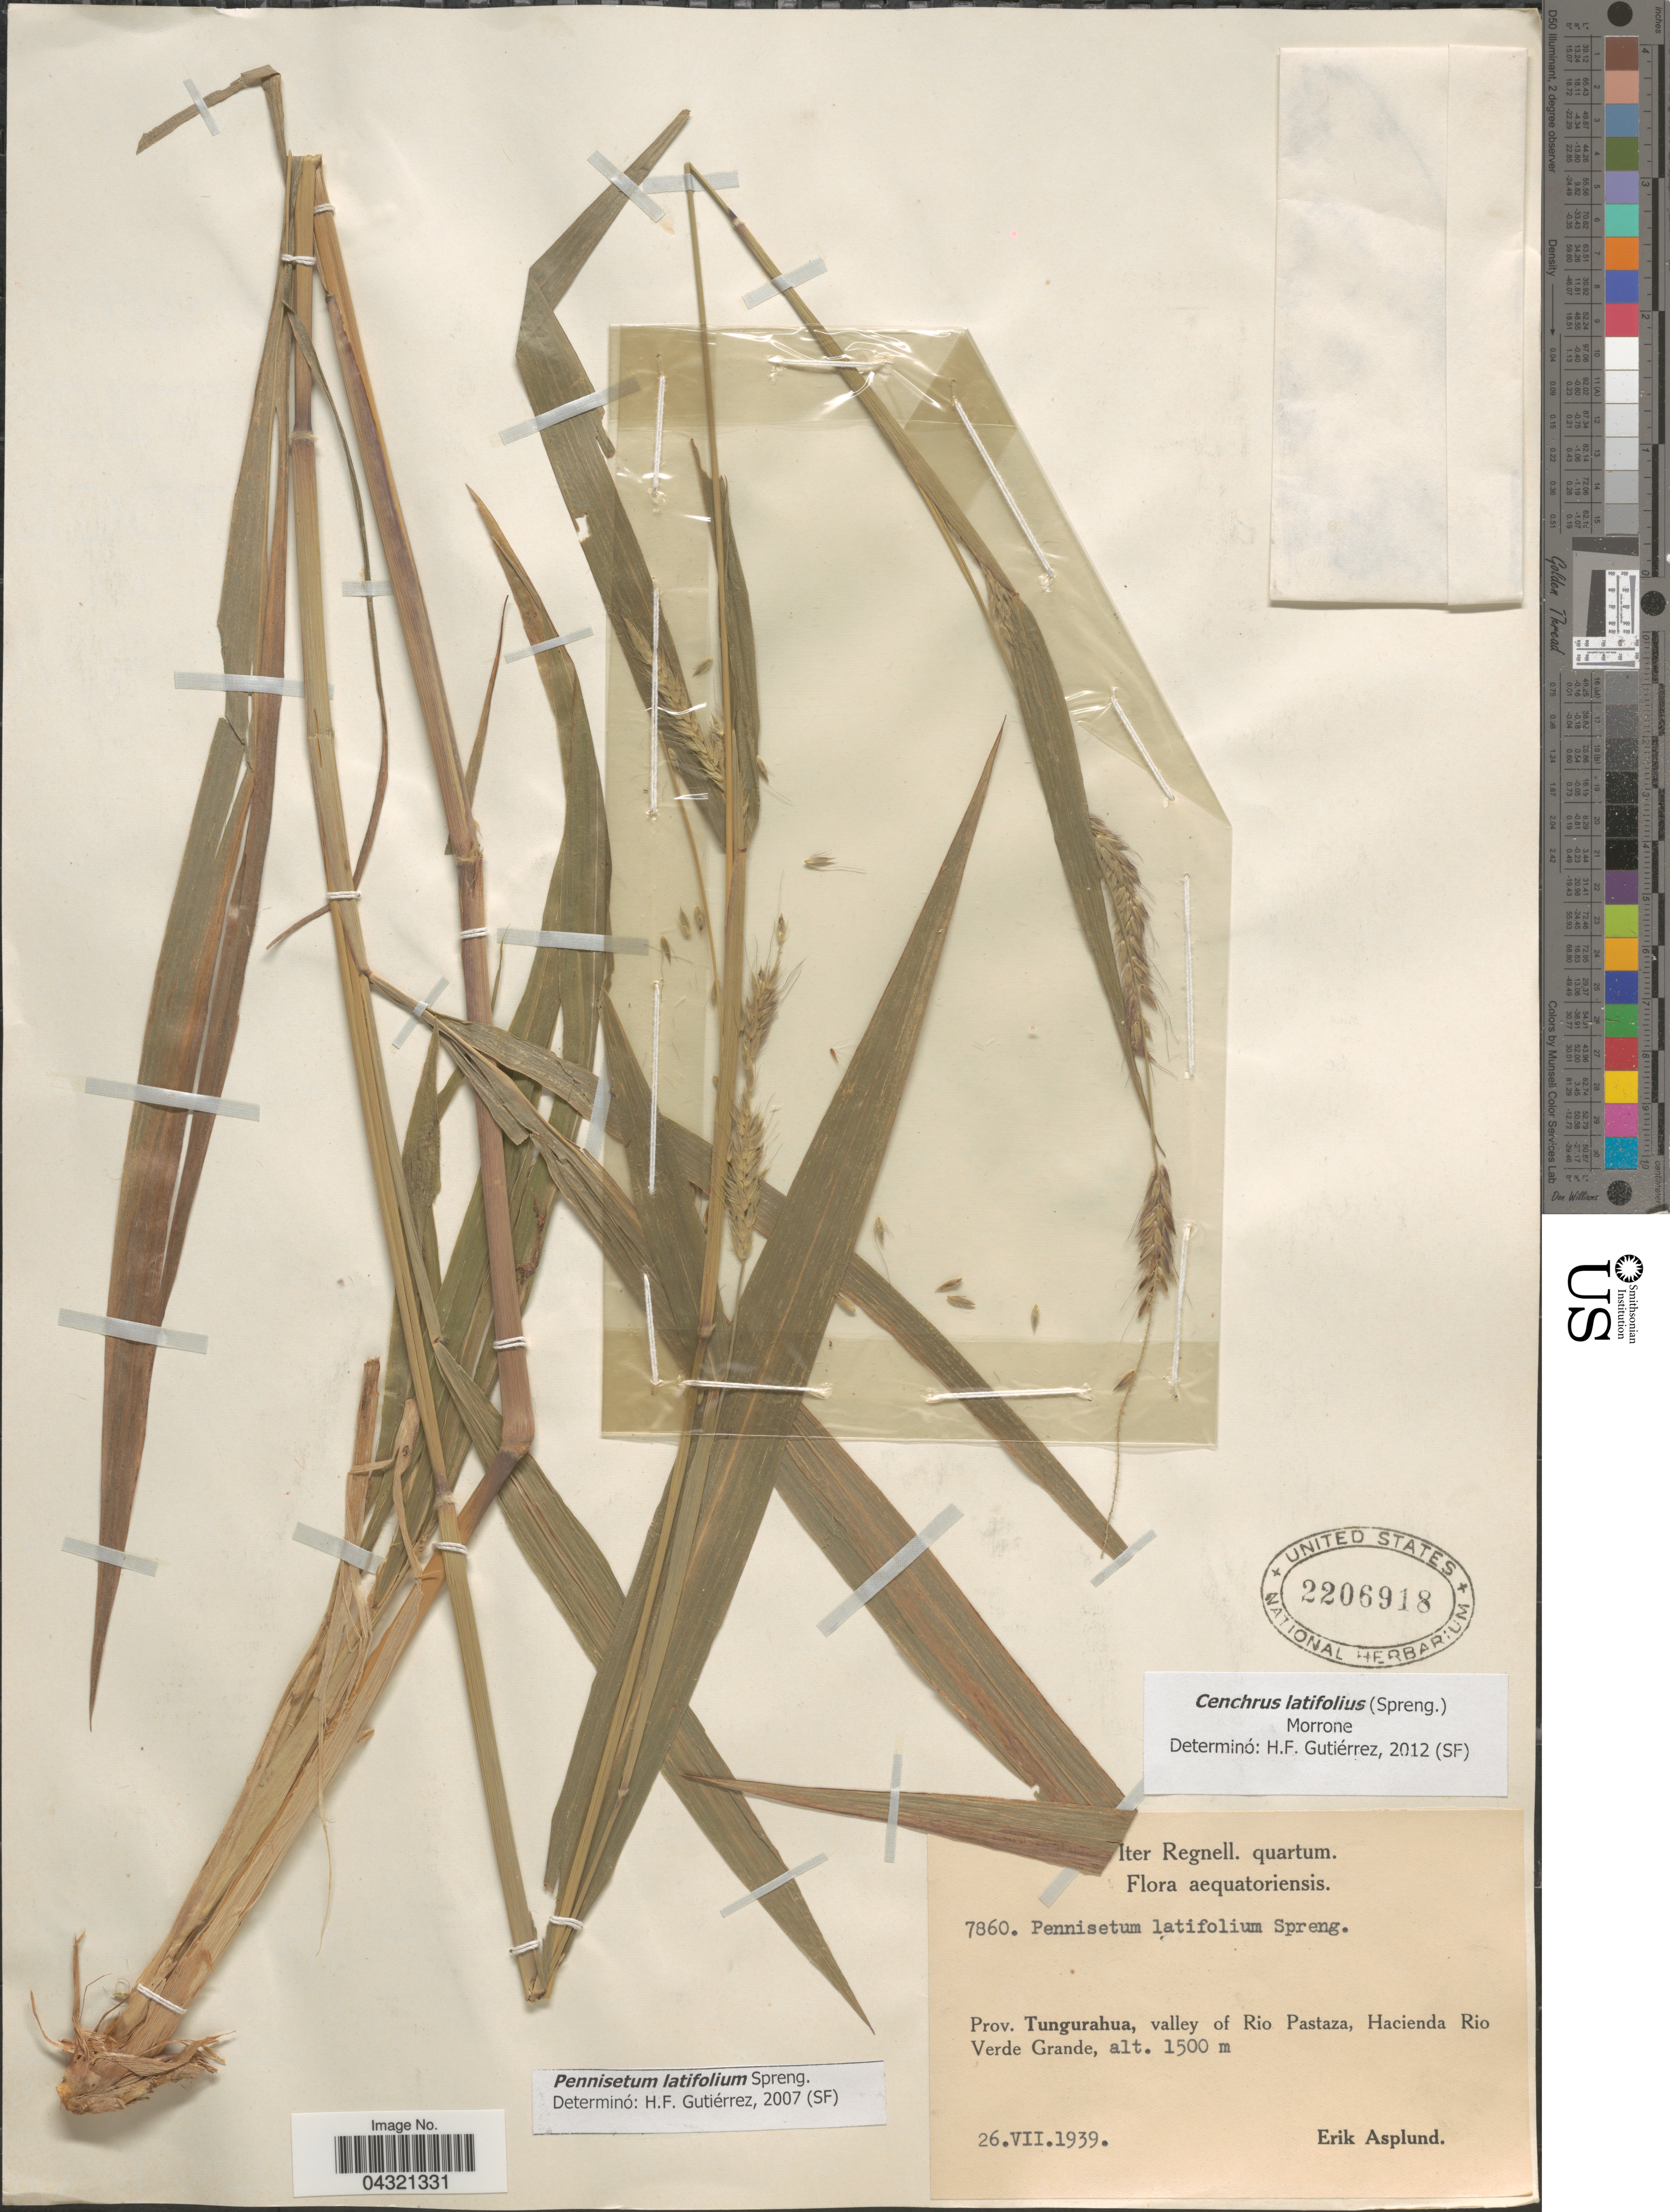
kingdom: Plantae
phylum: Tracheophyta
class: Liliopsida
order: Poales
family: Poaceae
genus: Cenchrus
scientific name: Cenchrus latifolius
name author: (Spreng.) Morrone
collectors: E. Asplund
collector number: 7860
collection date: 1939-07-26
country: Ecuador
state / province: Tungurahua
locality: Iter Regnel. quartum. Valley of Rio Pastaza, Hacienda Rio Verde Grande.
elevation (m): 1500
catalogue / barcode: US 2206918